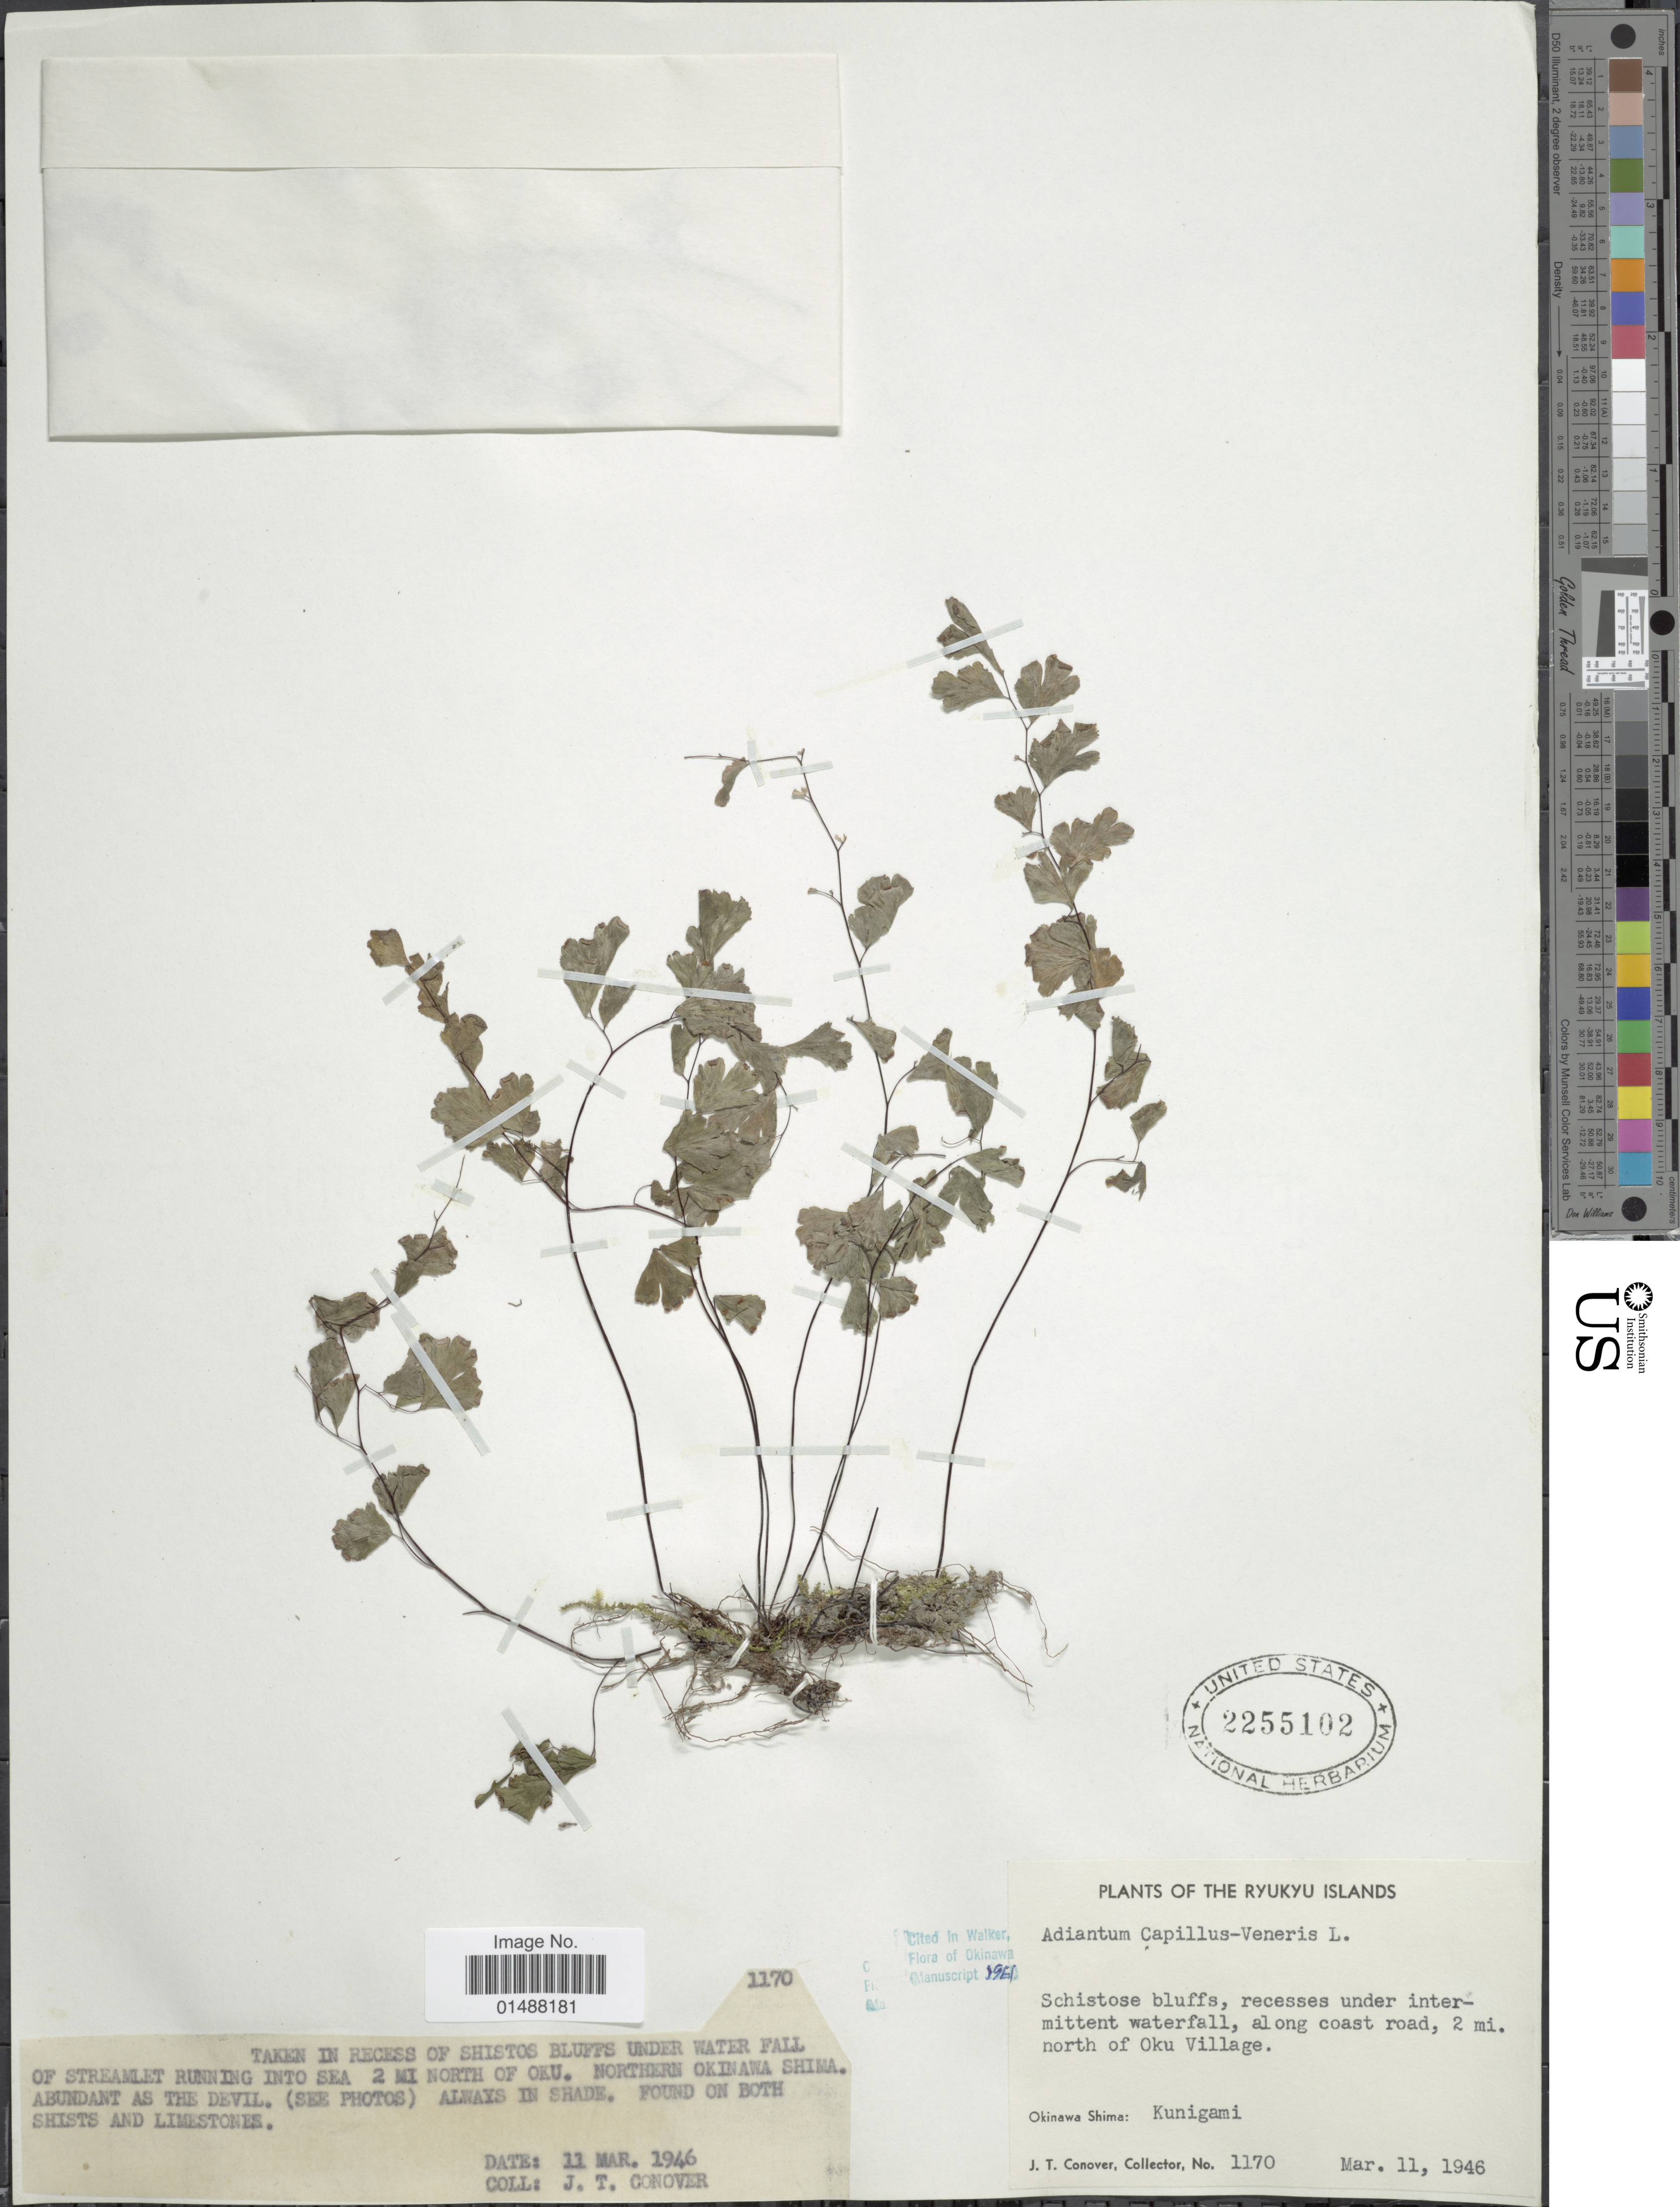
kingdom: Plantae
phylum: Tracheophyta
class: Polypodiopsida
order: Polypodiales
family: Pteridaceae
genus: Adiantum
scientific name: Adiantum capillus-veneris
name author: L.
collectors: J. T. Conover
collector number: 1170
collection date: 1946-03-11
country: Japan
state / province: Okinawa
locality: Ryukyu Islands, Okinawa Shima: Kunigami, Schistose bluffs, recesses under intermittent waterfall, along coast road, 2 mi. north of Oku Village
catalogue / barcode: US 2255102